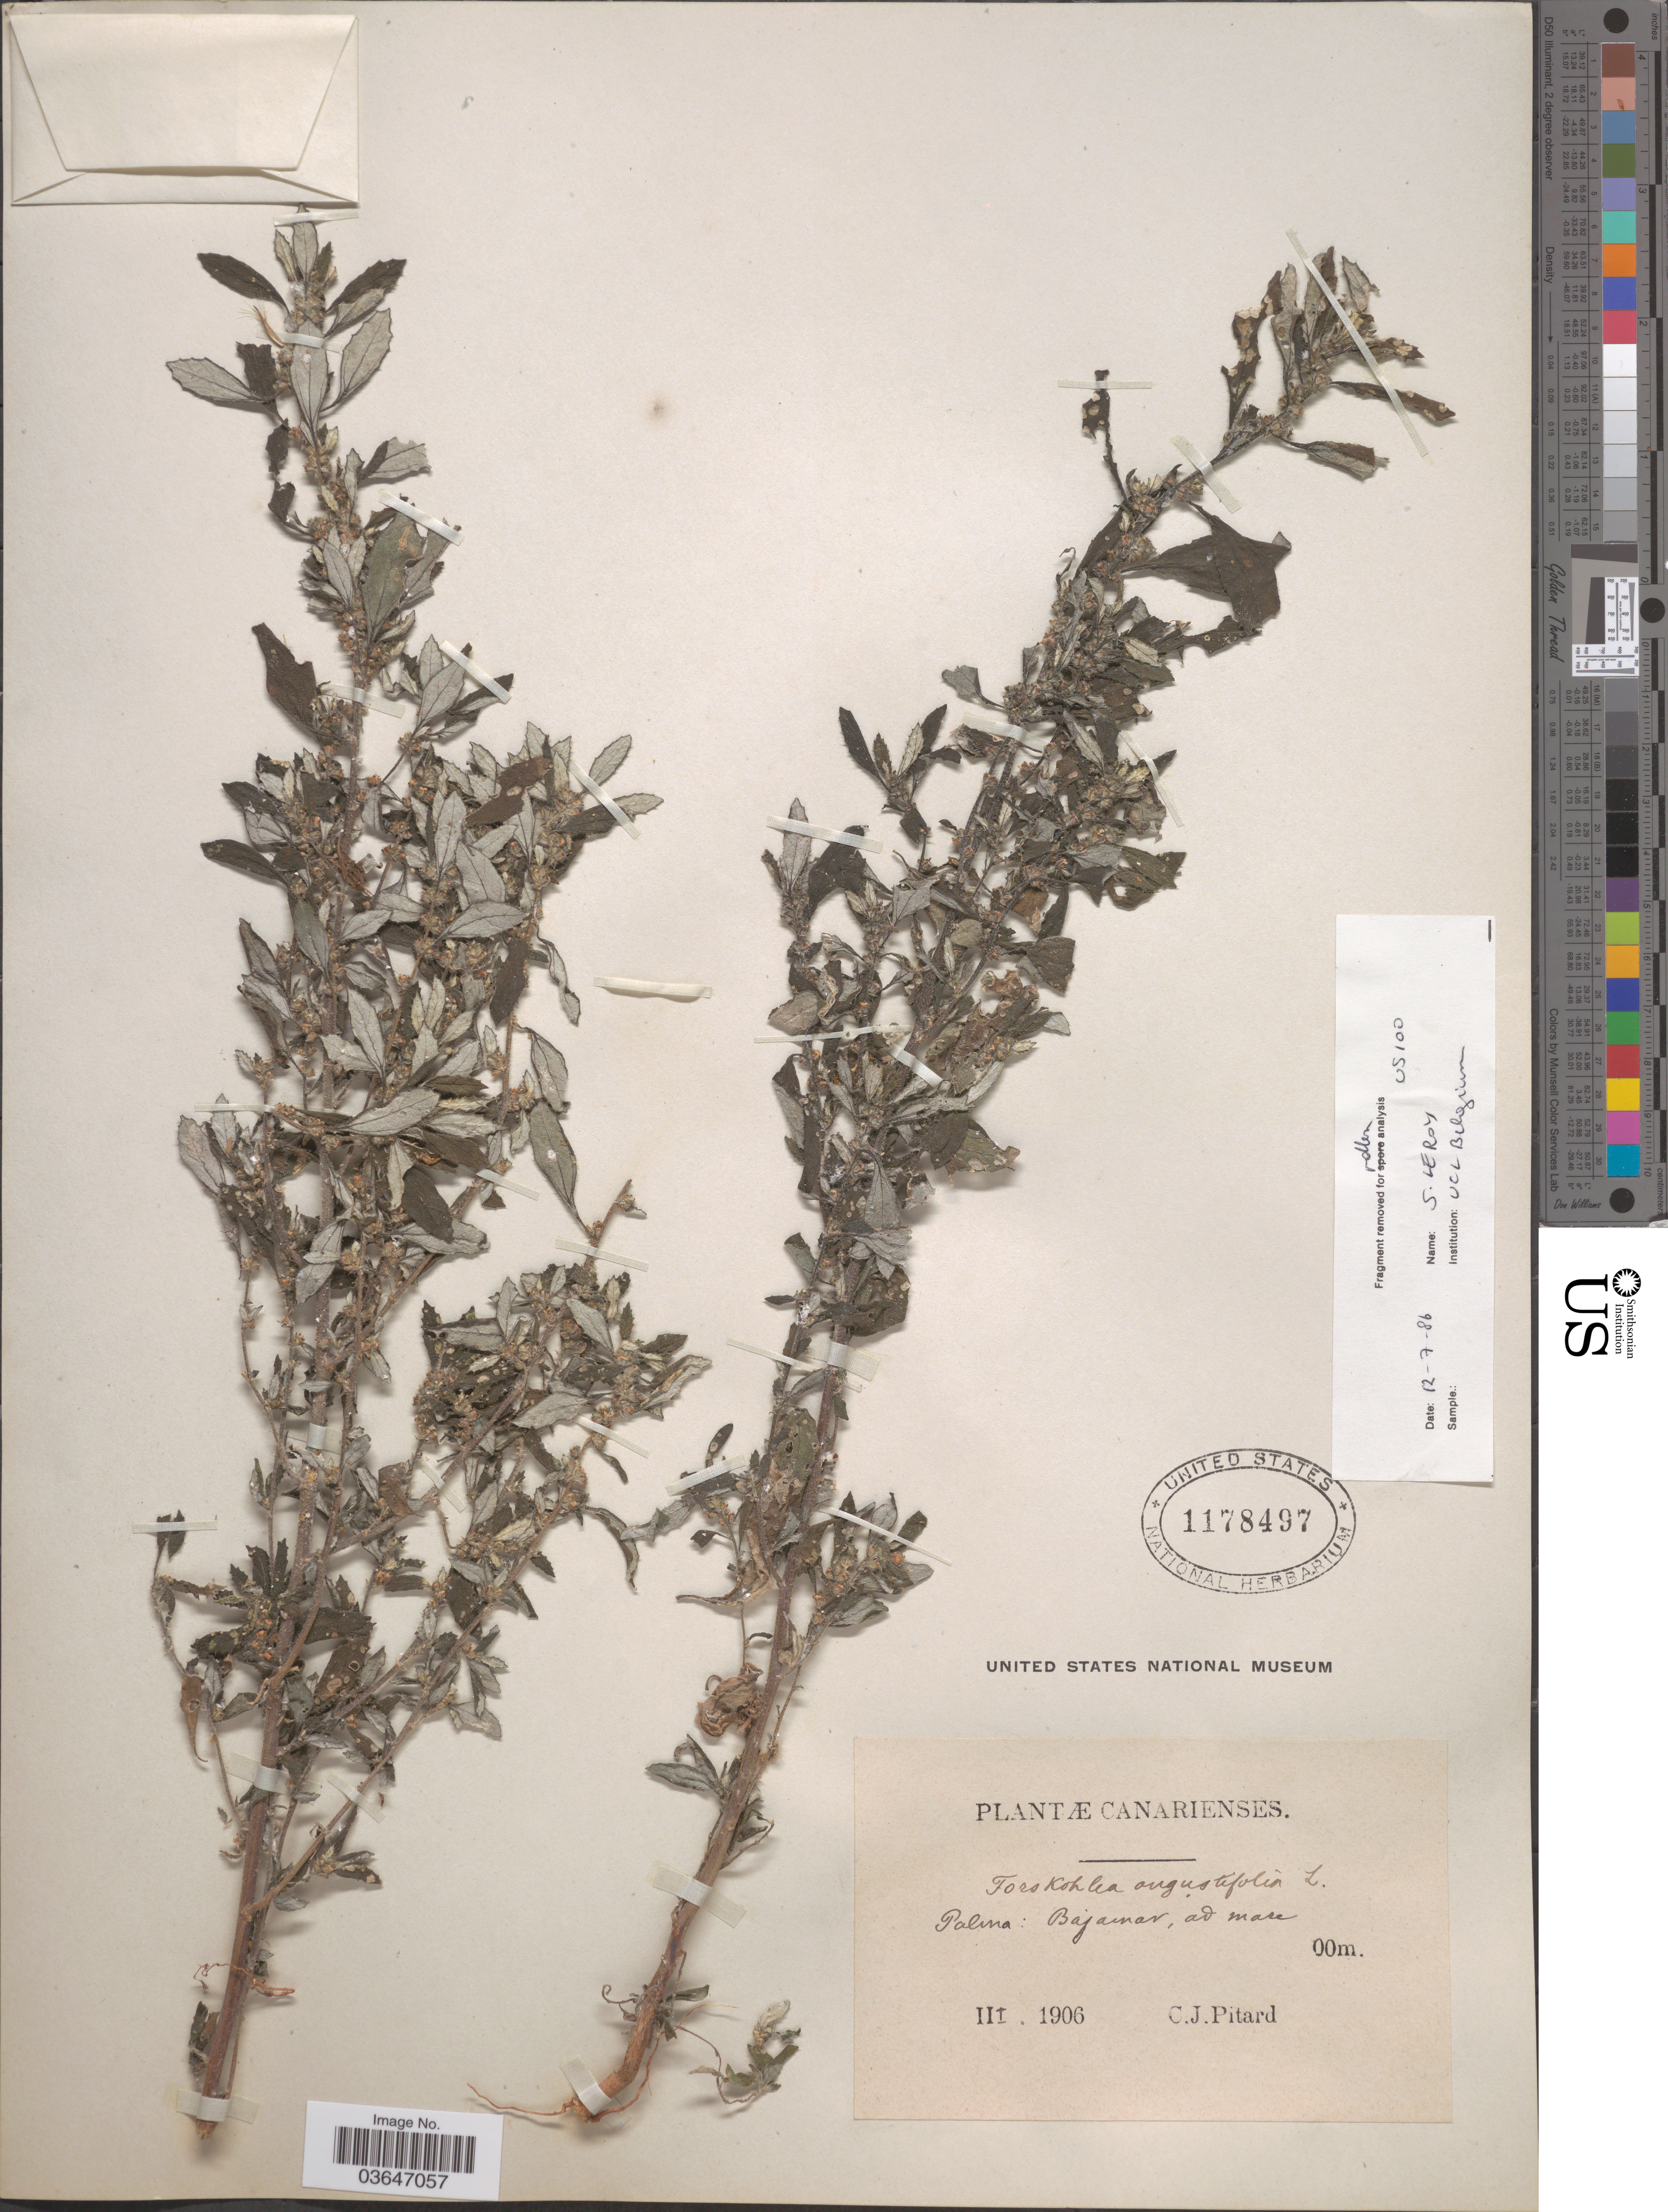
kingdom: Plantae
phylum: Tracheophyta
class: Magnoliopsida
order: Rosales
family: Urticaceae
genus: Forsskaolea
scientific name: Forsskaolea angustifolia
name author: Retz.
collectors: C. Pitard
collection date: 1906-03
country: Spain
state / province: Canarias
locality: Palma: Bajamar, ad mare.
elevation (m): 0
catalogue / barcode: US 1178497